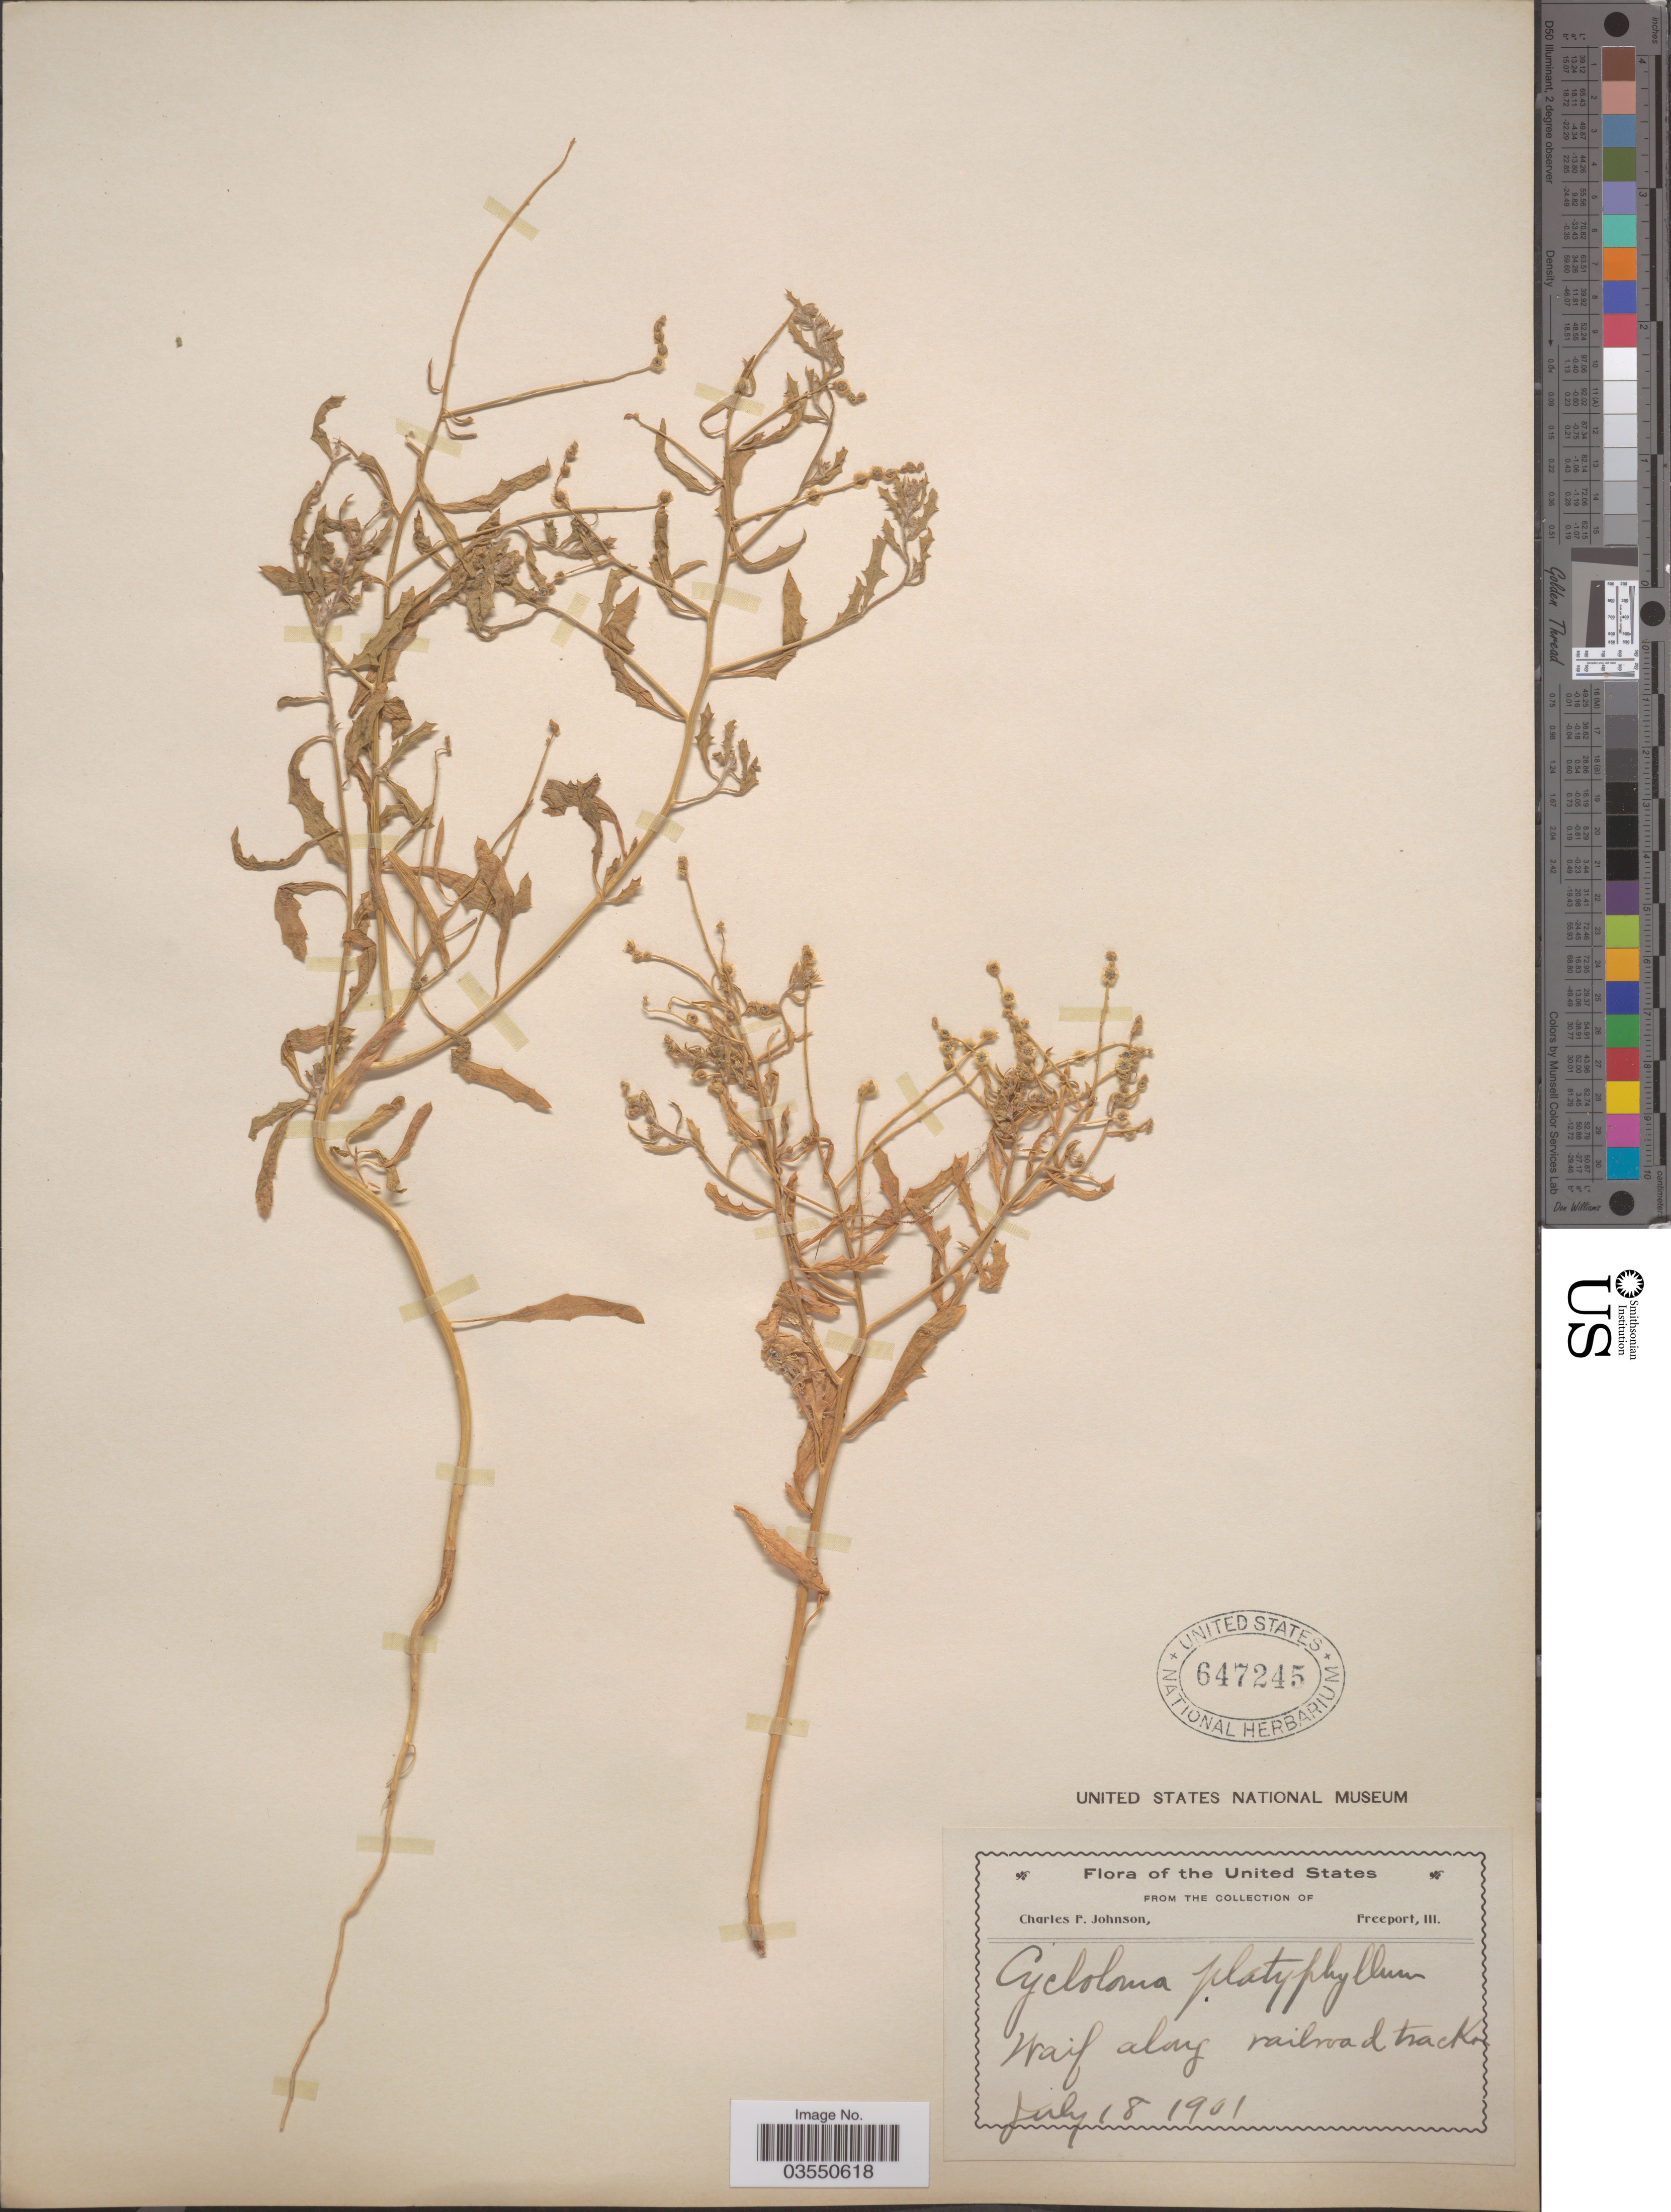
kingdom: Plantae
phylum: Tracheophyta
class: Magnoliopsida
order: Caryophyllales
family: Amaranthaceae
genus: Dysphania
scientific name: Dysphania atriplicifolia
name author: (Spreng.) G. Kadereit et al.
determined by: U.S. National Herbarium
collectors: C. F. Johnson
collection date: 1901-07-18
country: United States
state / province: Illinois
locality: Waif along railroad track.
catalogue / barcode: US 647245